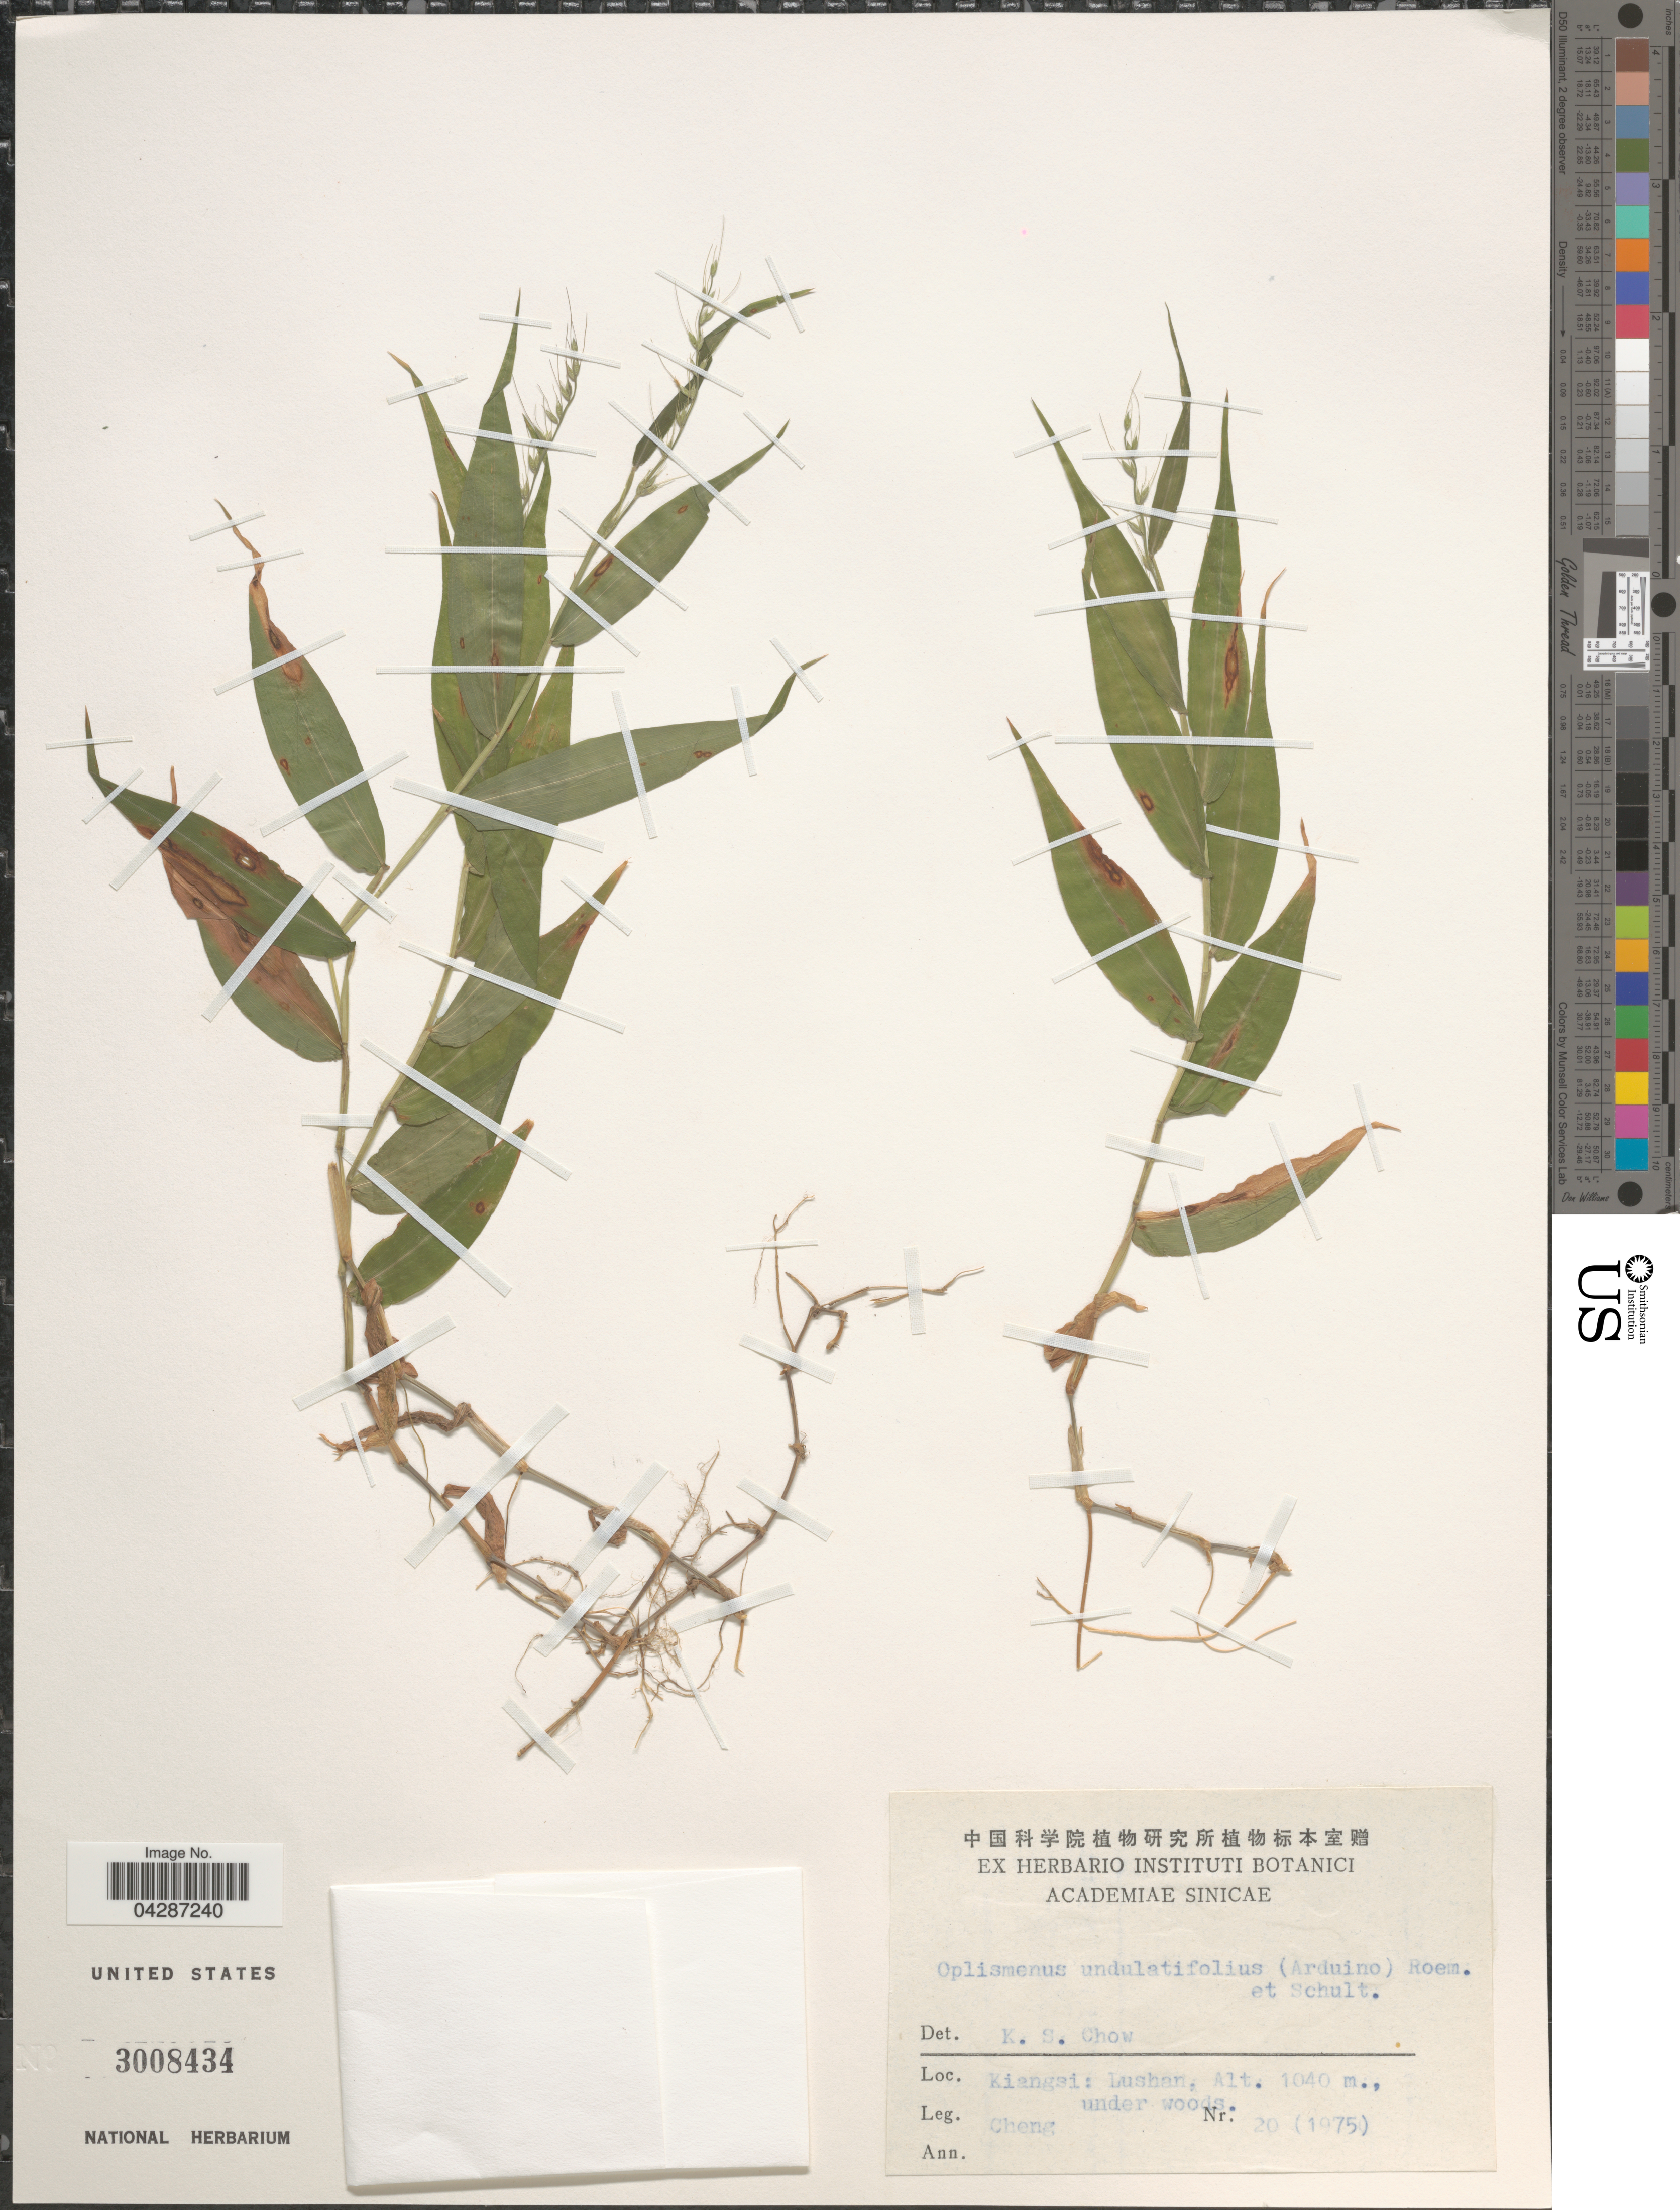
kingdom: Plantae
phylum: Tracheophyta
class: Liliopsida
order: Poales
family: Poaceae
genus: Oplismenus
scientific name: Oplismenus undulatifolius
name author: (Ard.) P. Beauv.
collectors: -. Cheng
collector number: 20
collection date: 1975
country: China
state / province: Jiangxi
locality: Kiangsi: Lushan.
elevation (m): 1040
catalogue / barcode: US 3008434